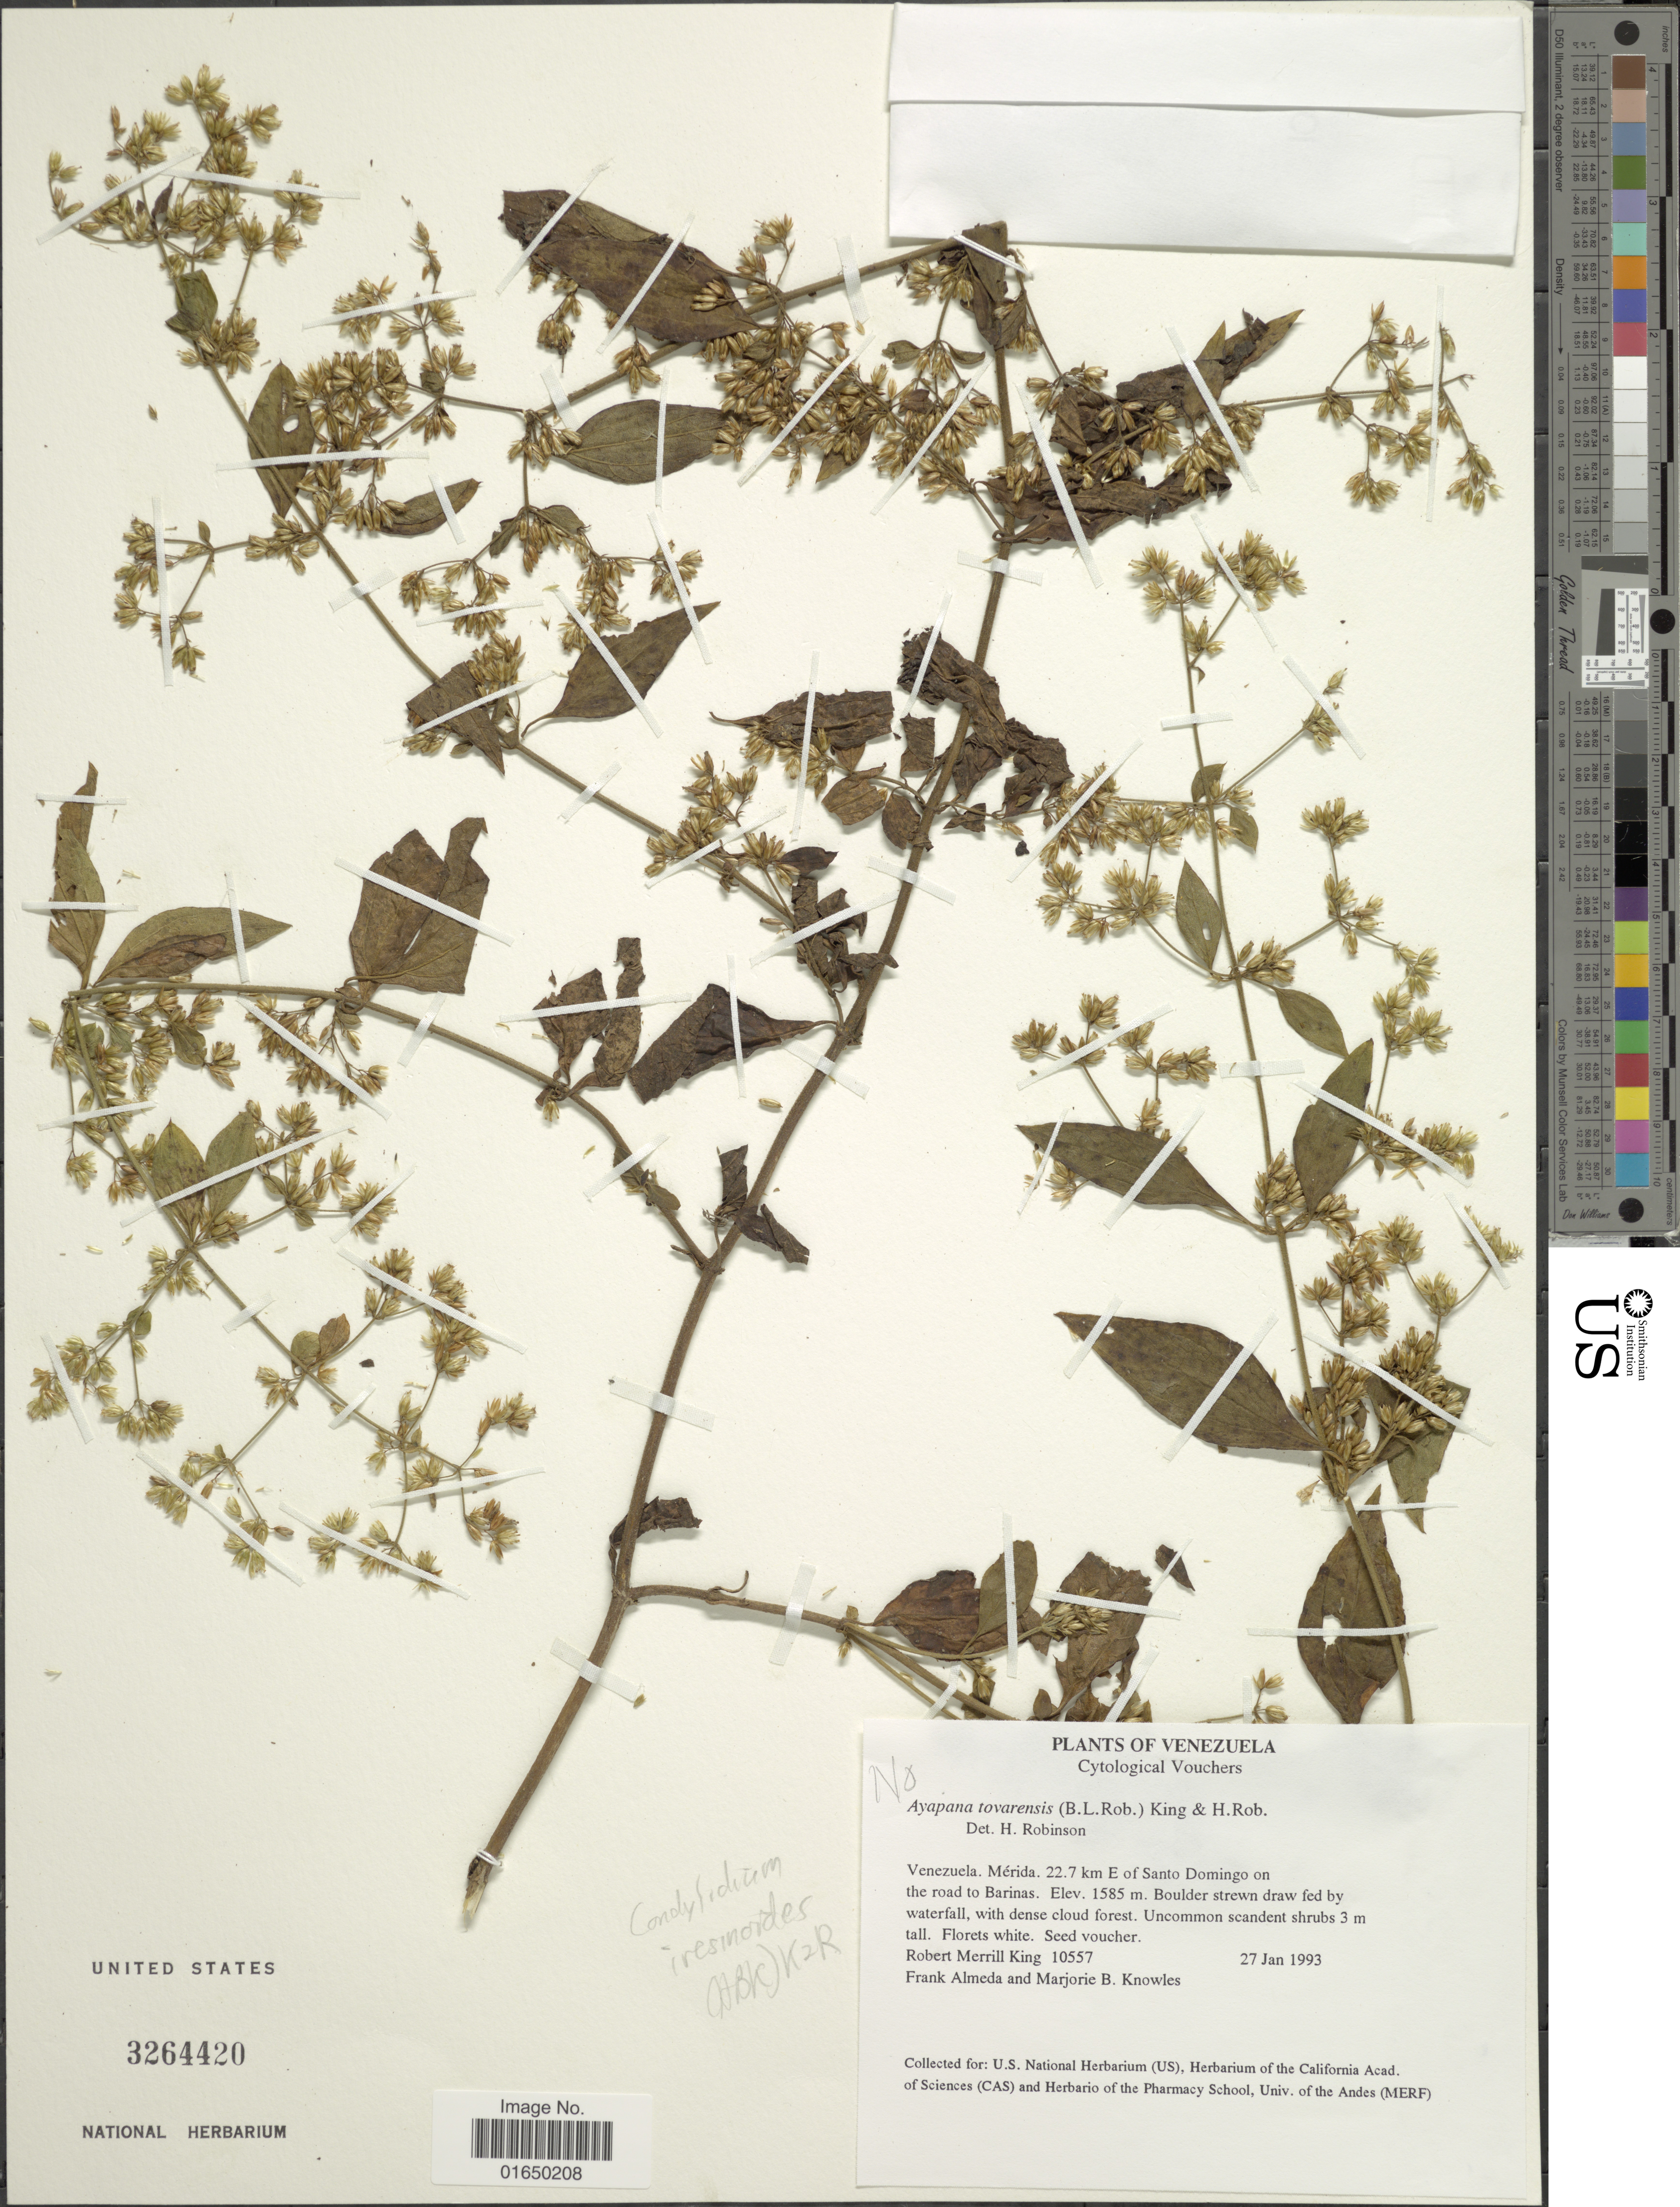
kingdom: Plantae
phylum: Tracheophyta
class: Magnoliopsida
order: Asterales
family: Asteraceae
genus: Condylidium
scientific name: Condylidium iresinoides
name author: (Kunth) R.M. King & H. Rob.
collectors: R. M. King, F. Almeda & M. B. Knowles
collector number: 10557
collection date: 1993-01-27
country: Venezuela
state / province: Mérida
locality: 22.7 km E of Santo Domingo on the road to Barinas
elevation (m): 1585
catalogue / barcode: US 3264420